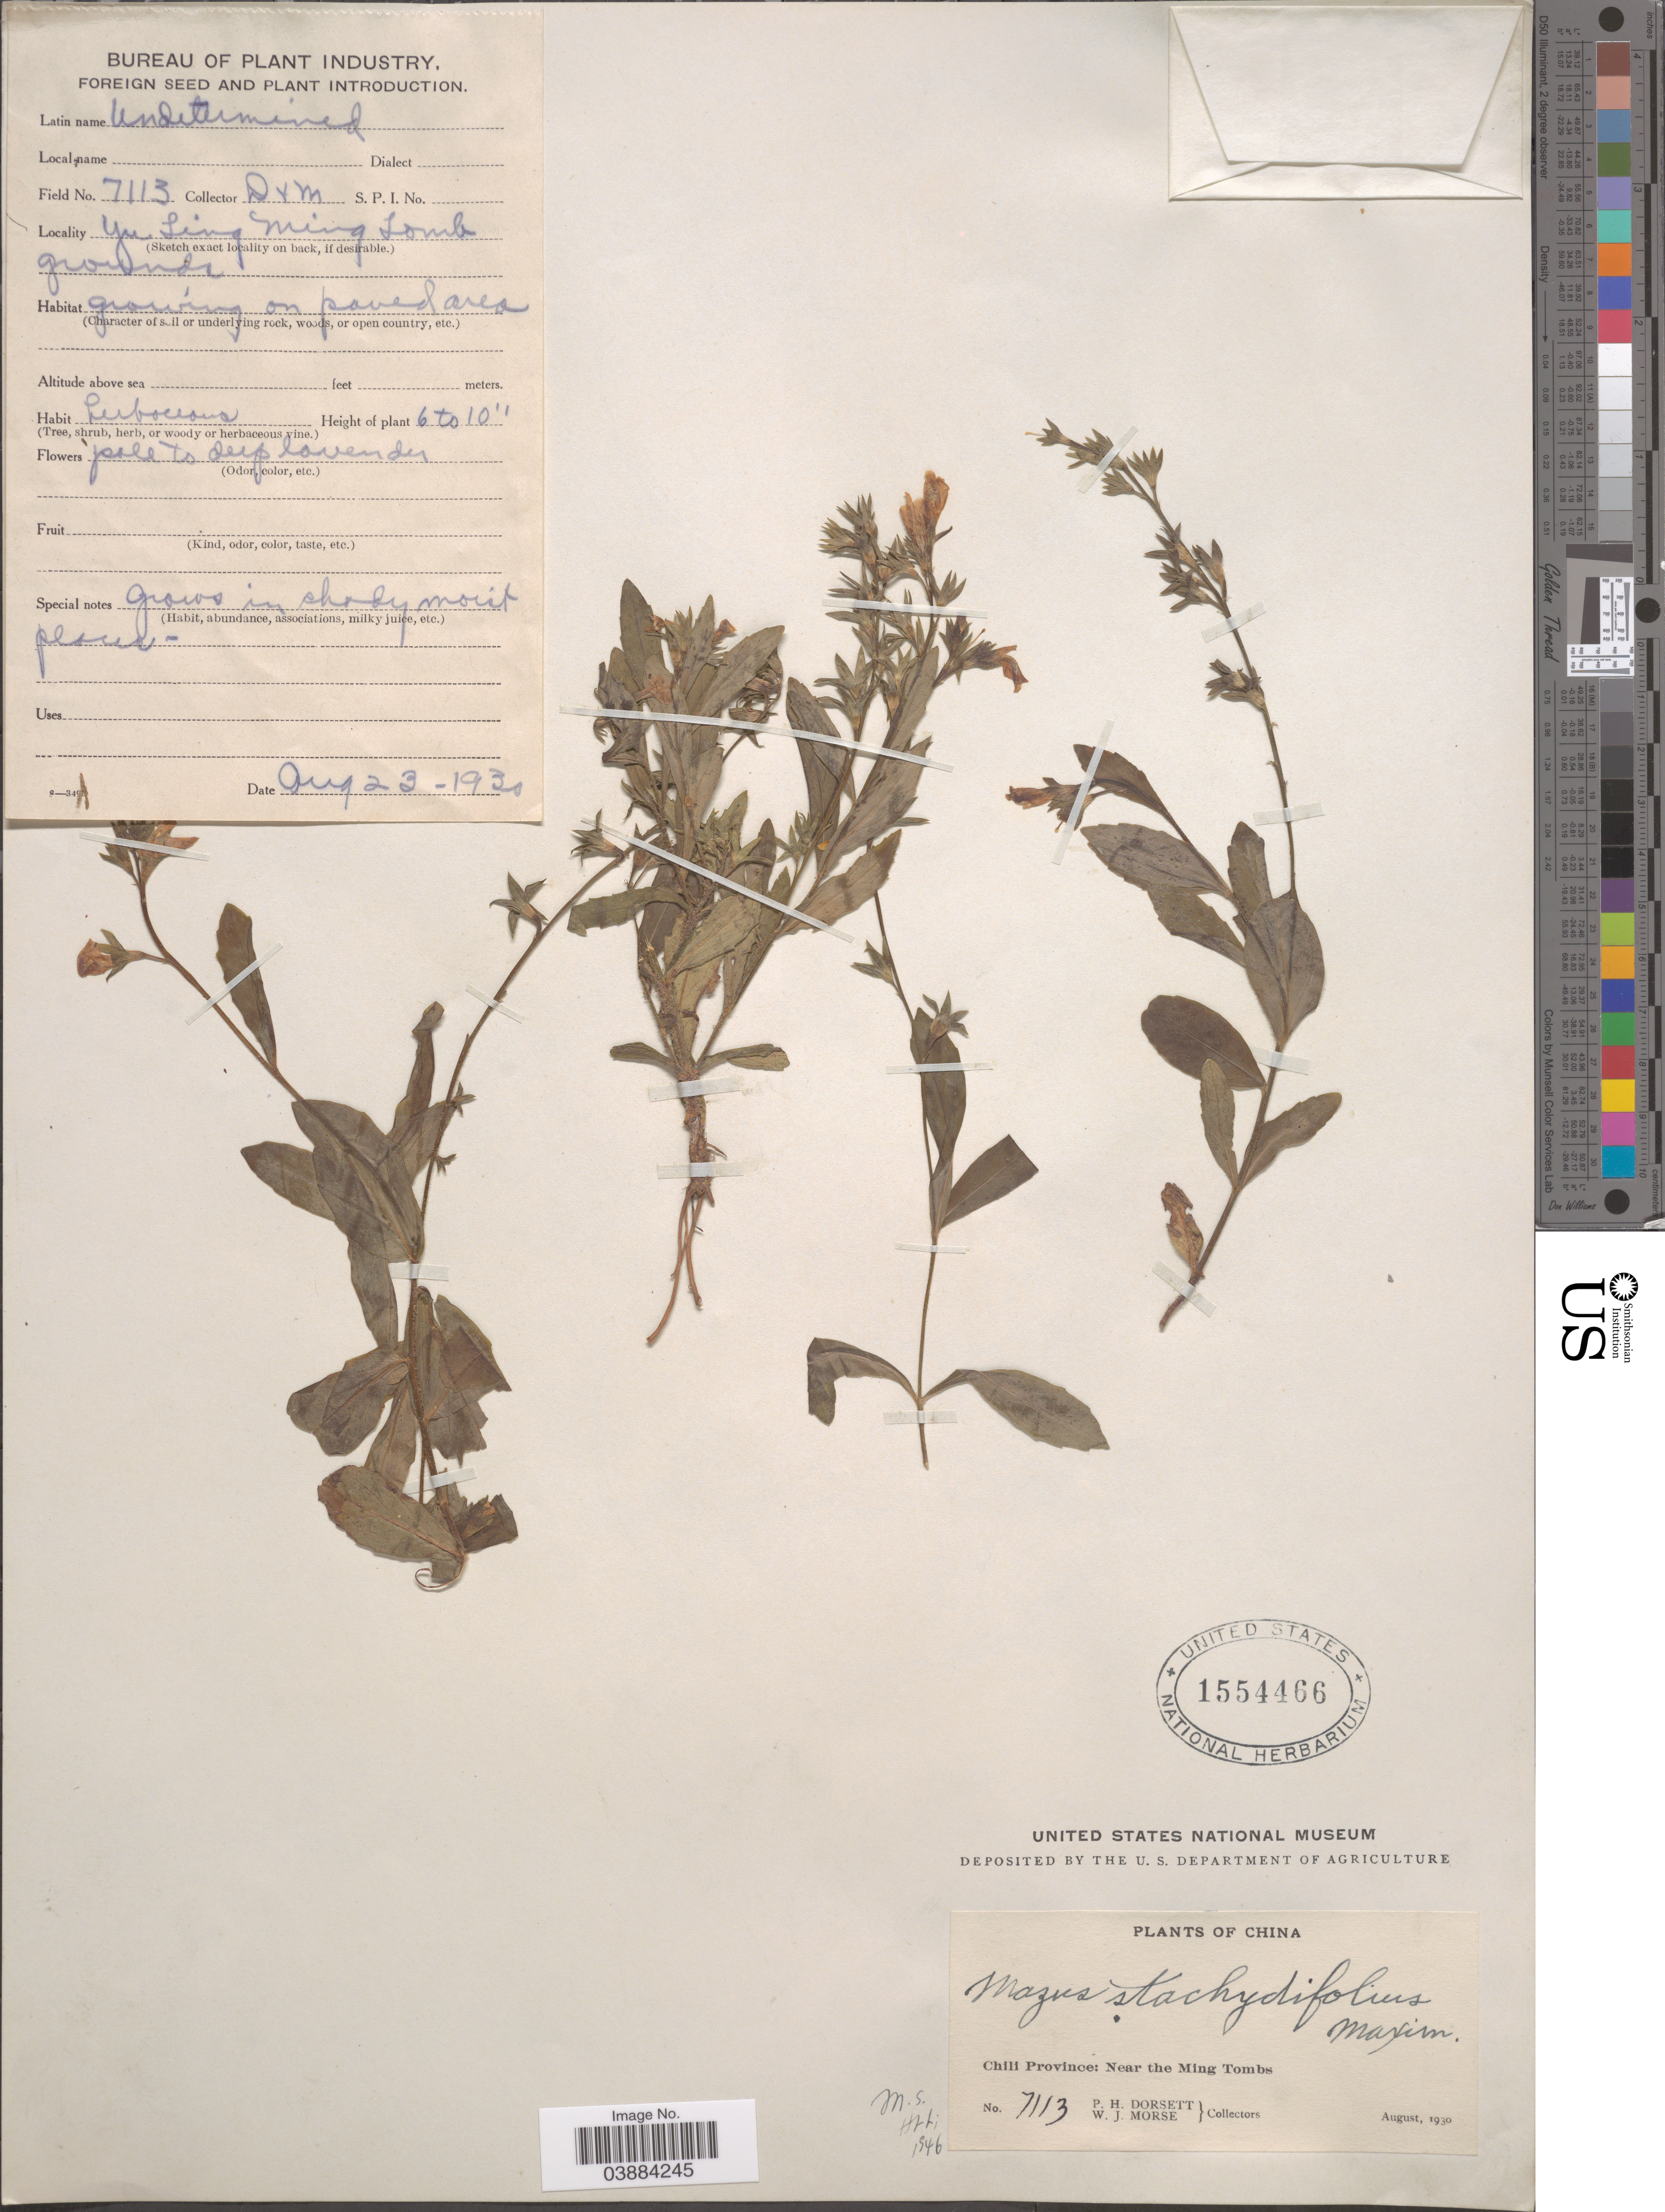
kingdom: Plantae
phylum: Tracheophyta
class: Magnoliopsida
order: Lamiales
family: Mazaceae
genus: Mazus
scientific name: Mazus stachydifolius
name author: (Turcz.) Maxim.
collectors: P. H. Dorsett & W. J. Morse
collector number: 7113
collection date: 1930-08-23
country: China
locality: Chili Province: Near the Ming Tombs. Yu Ling Ming Tomb.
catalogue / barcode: US 1554466